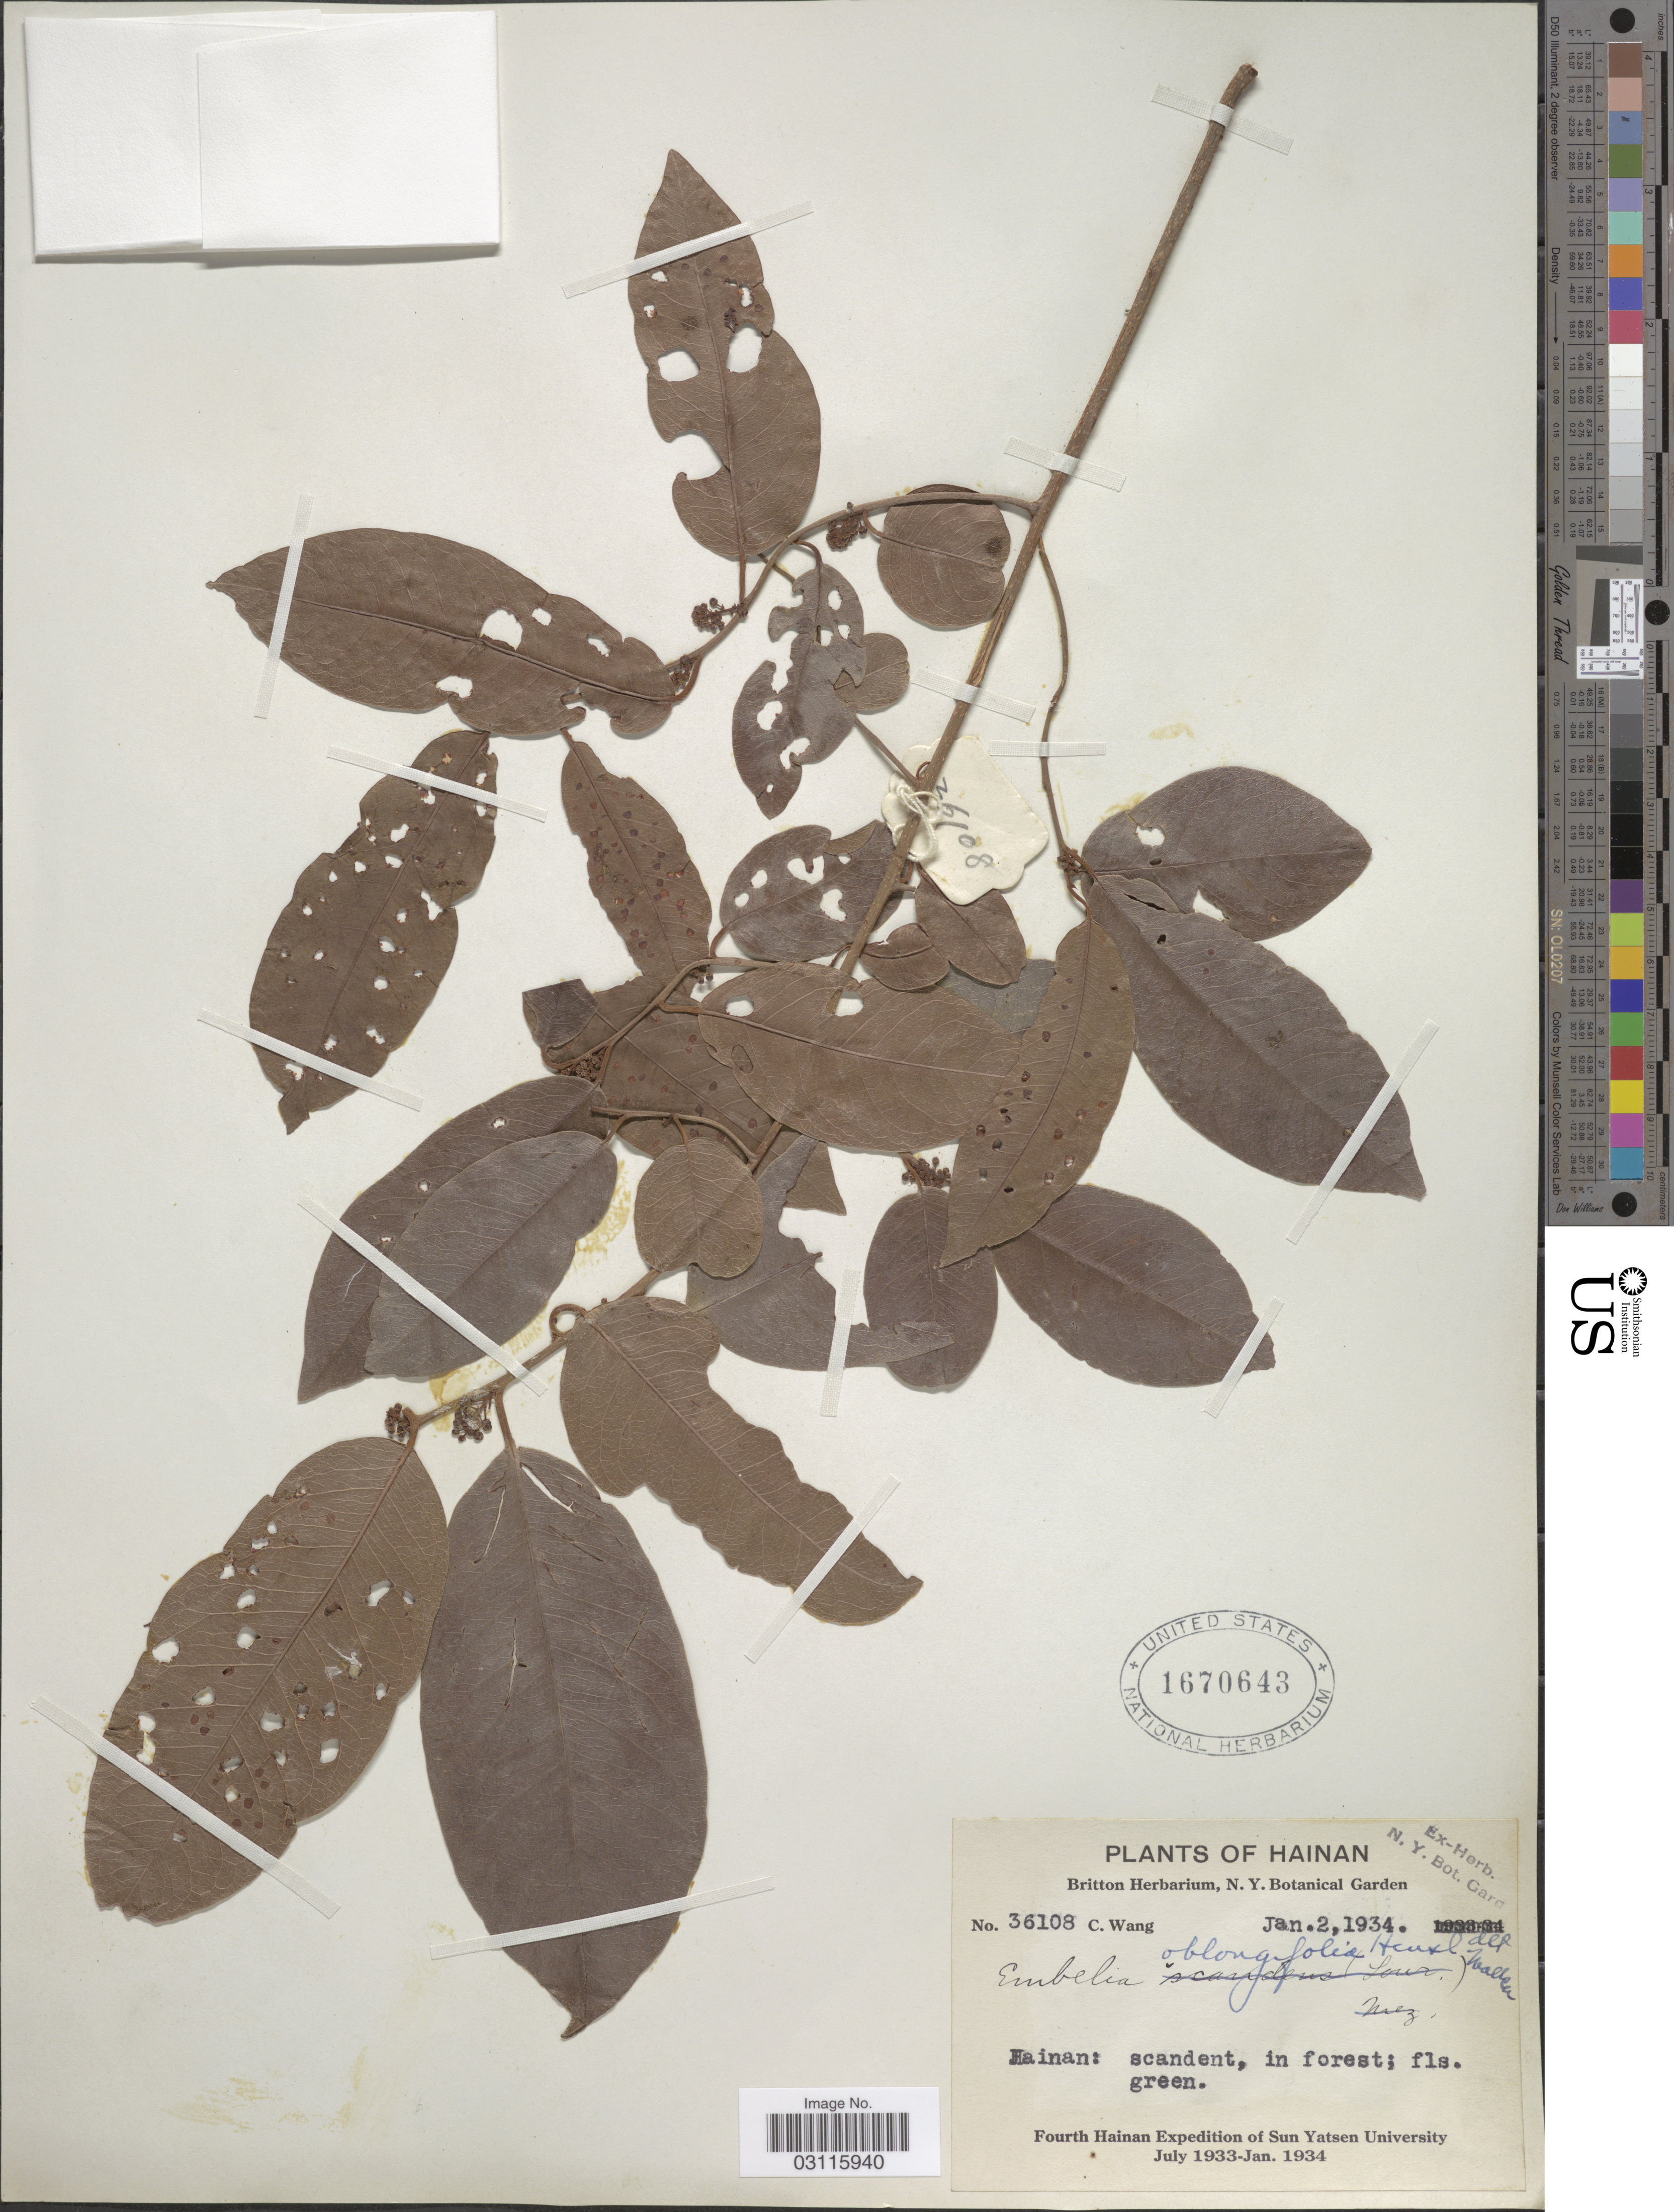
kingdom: Plantae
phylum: Tracheophyta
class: Magnoliopsida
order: Ericales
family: Primulaceae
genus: Embelia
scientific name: Embelia oblongifolia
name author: Hemsl.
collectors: C. Wang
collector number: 36108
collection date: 1934-01-02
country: China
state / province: Hainan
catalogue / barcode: US 1670643